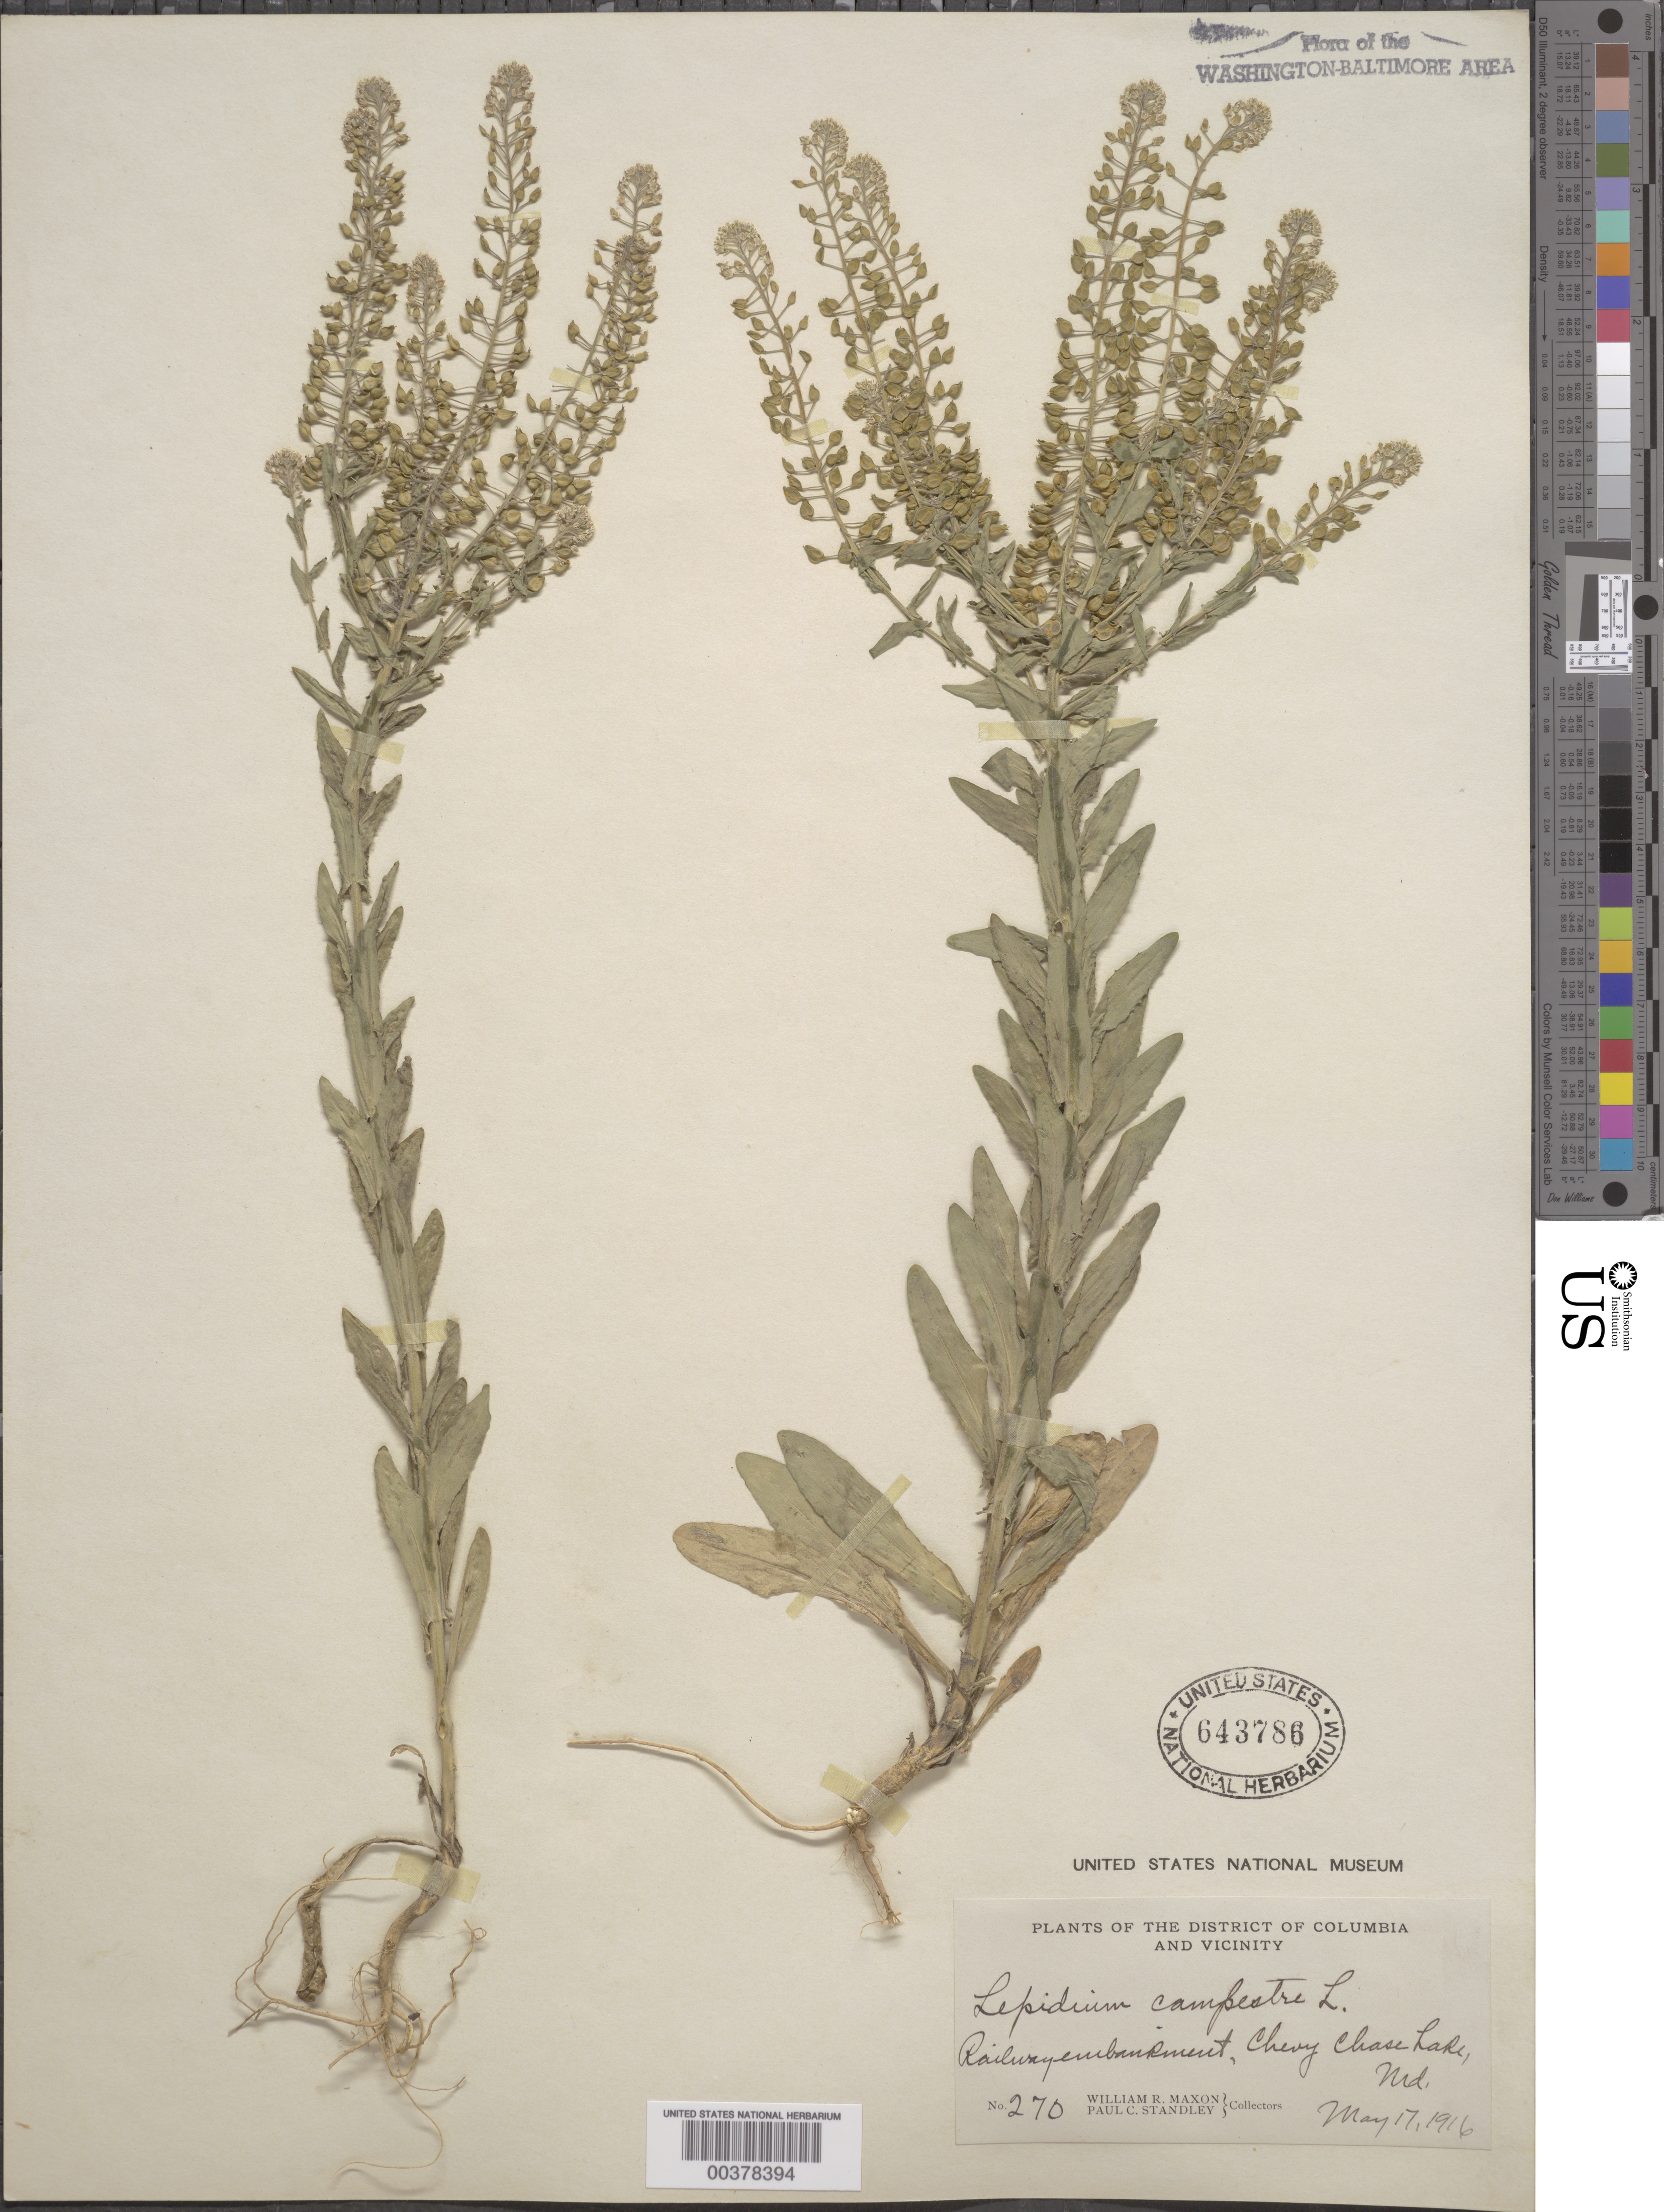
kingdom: Plantae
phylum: Tracheophyta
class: Magnoliopsida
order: Brassicales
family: Brassicaceae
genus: Lepidium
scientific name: Lepidium campestre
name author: (L.) W.T. Aiton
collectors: W. R. Maxon & P. C. Standley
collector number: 270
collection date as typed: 17 May 1916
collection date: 1916-05-17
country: United States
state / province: Maryland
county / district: Montgomery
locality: Chevy Chase Lake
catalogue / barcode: US 643786